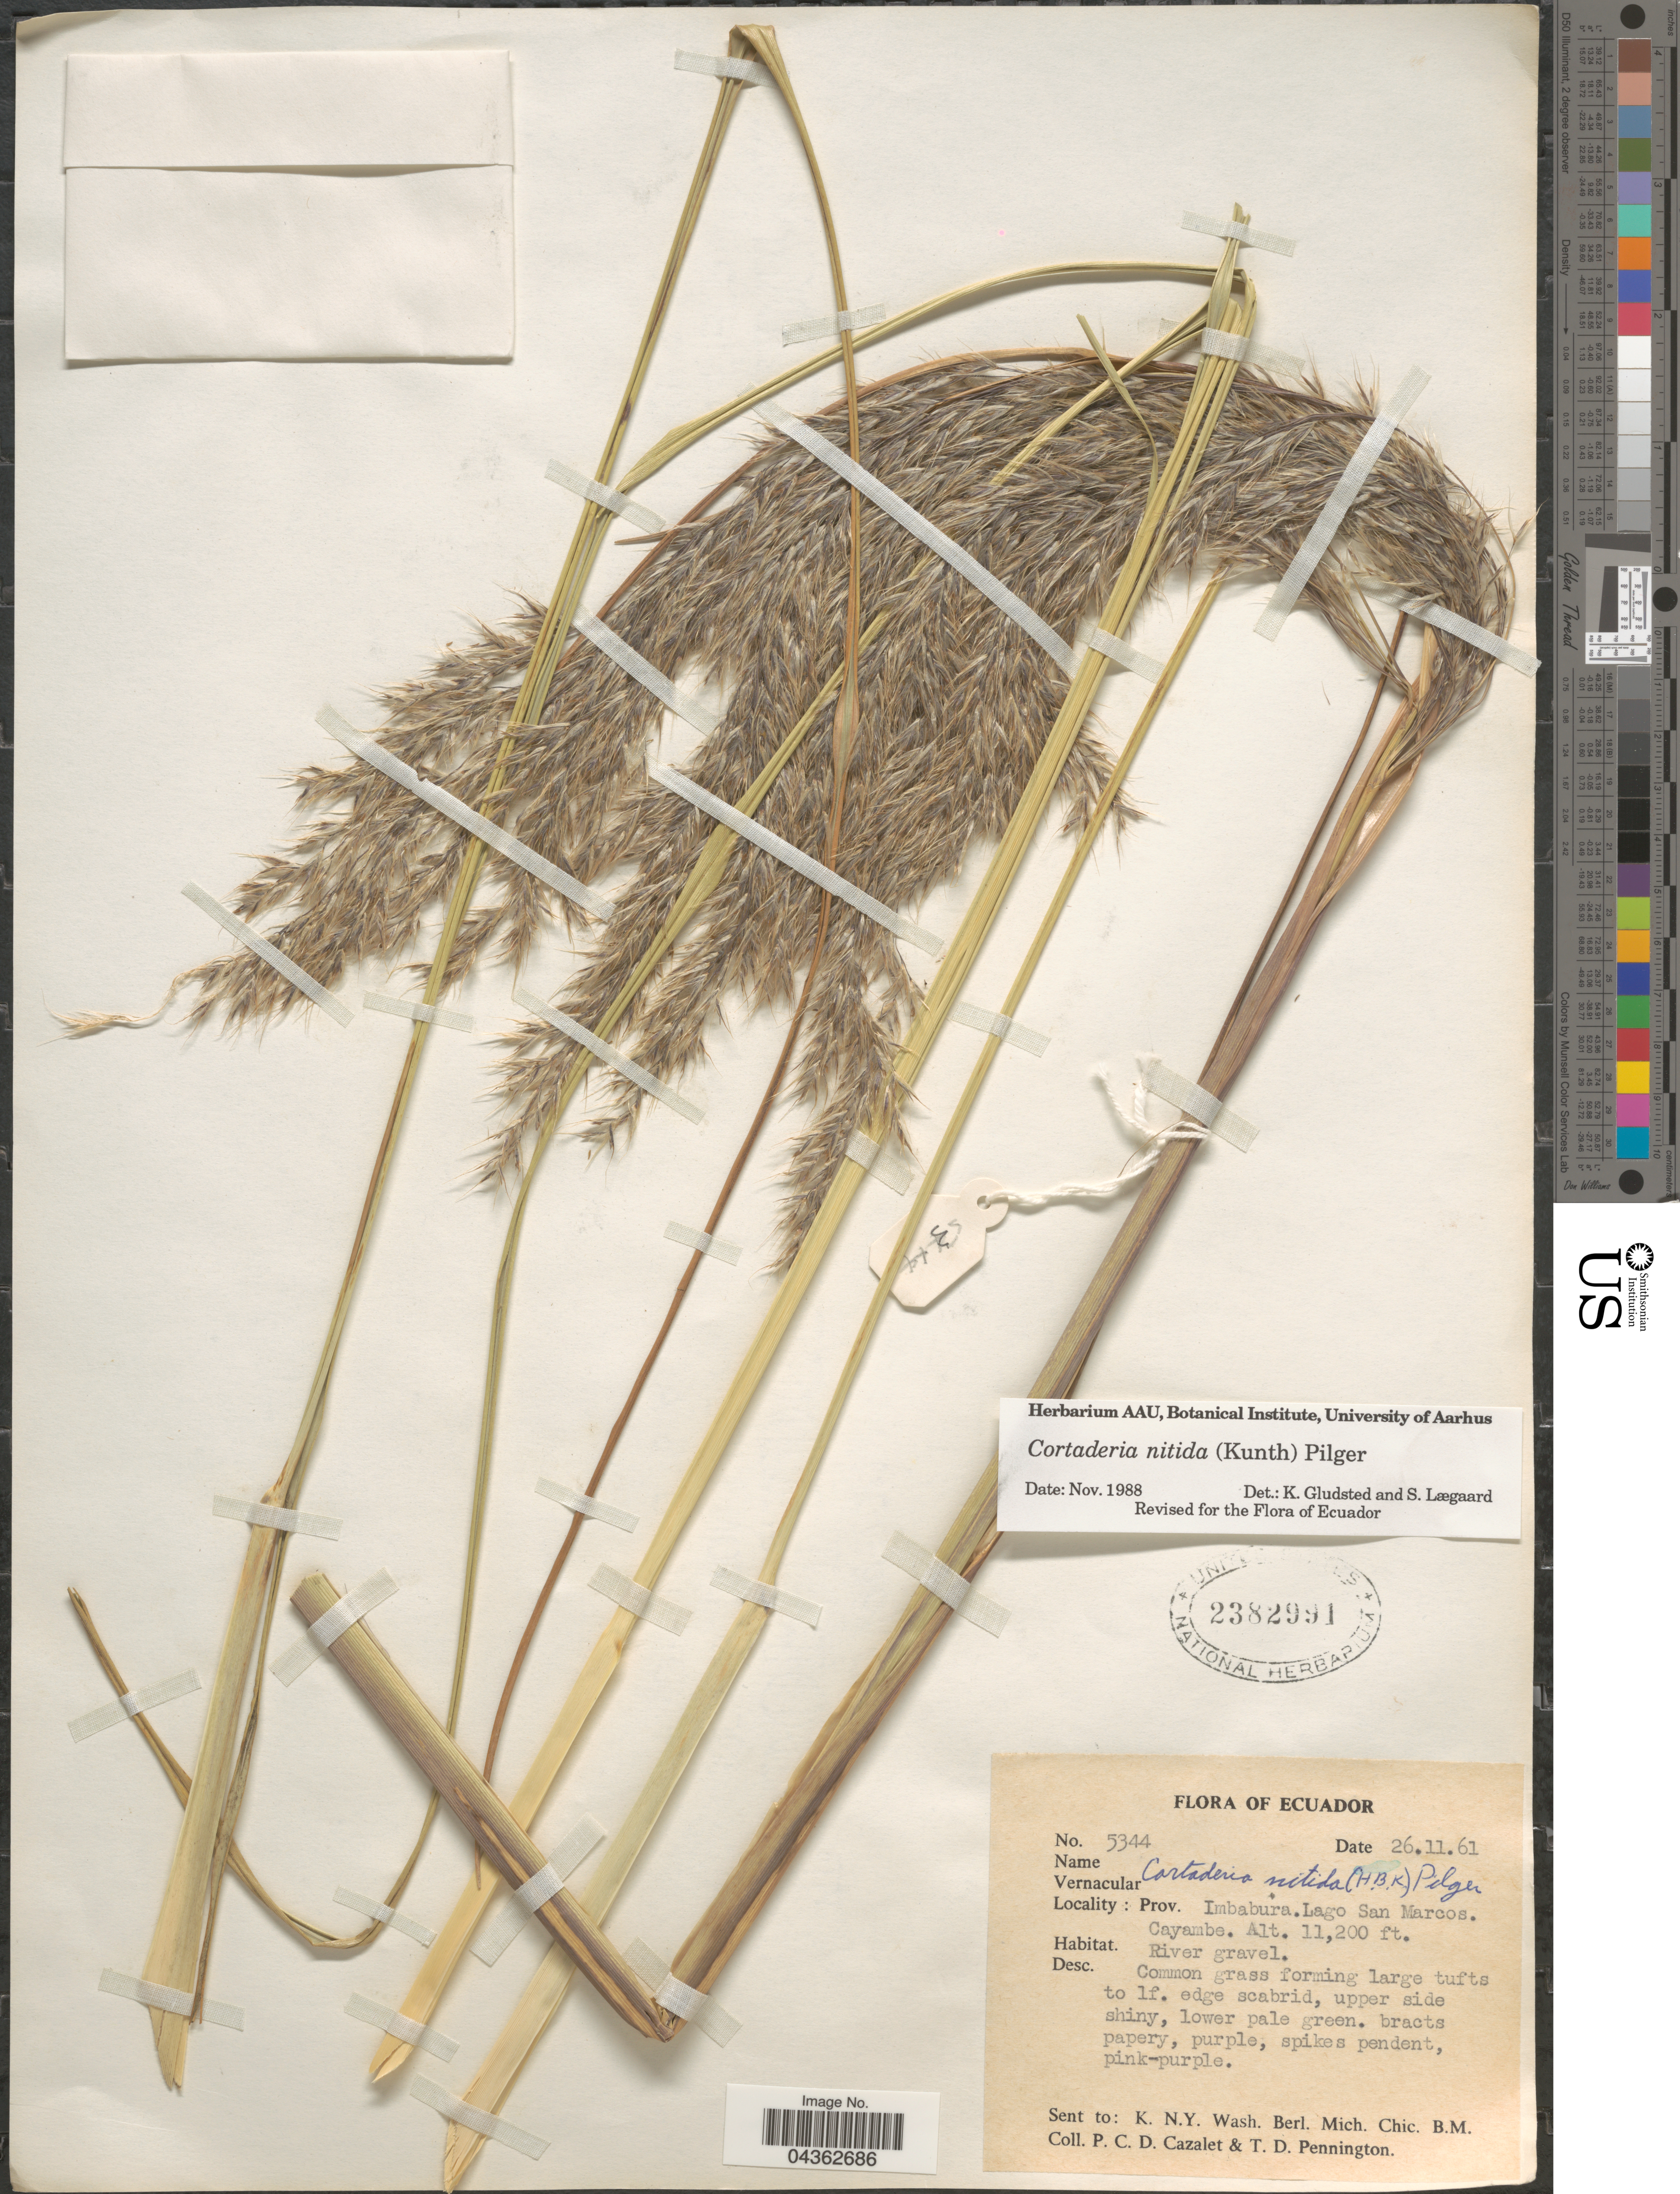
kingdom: Plantae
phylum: Tracheophyta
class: Liliopsida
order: Poales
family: Poaceae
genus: Cortaderia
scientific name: Cortaderia nitida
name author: (Kunth) Pilg.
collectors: P. C. D. Cazalet & T. D. Pennington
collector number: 5344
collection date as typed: Transcribed d/m/y: 26/11/61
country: Ecuador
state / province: Imbabura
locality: Lago San Marcos. Cayambe.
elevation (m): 3414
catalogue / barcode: US 2382991